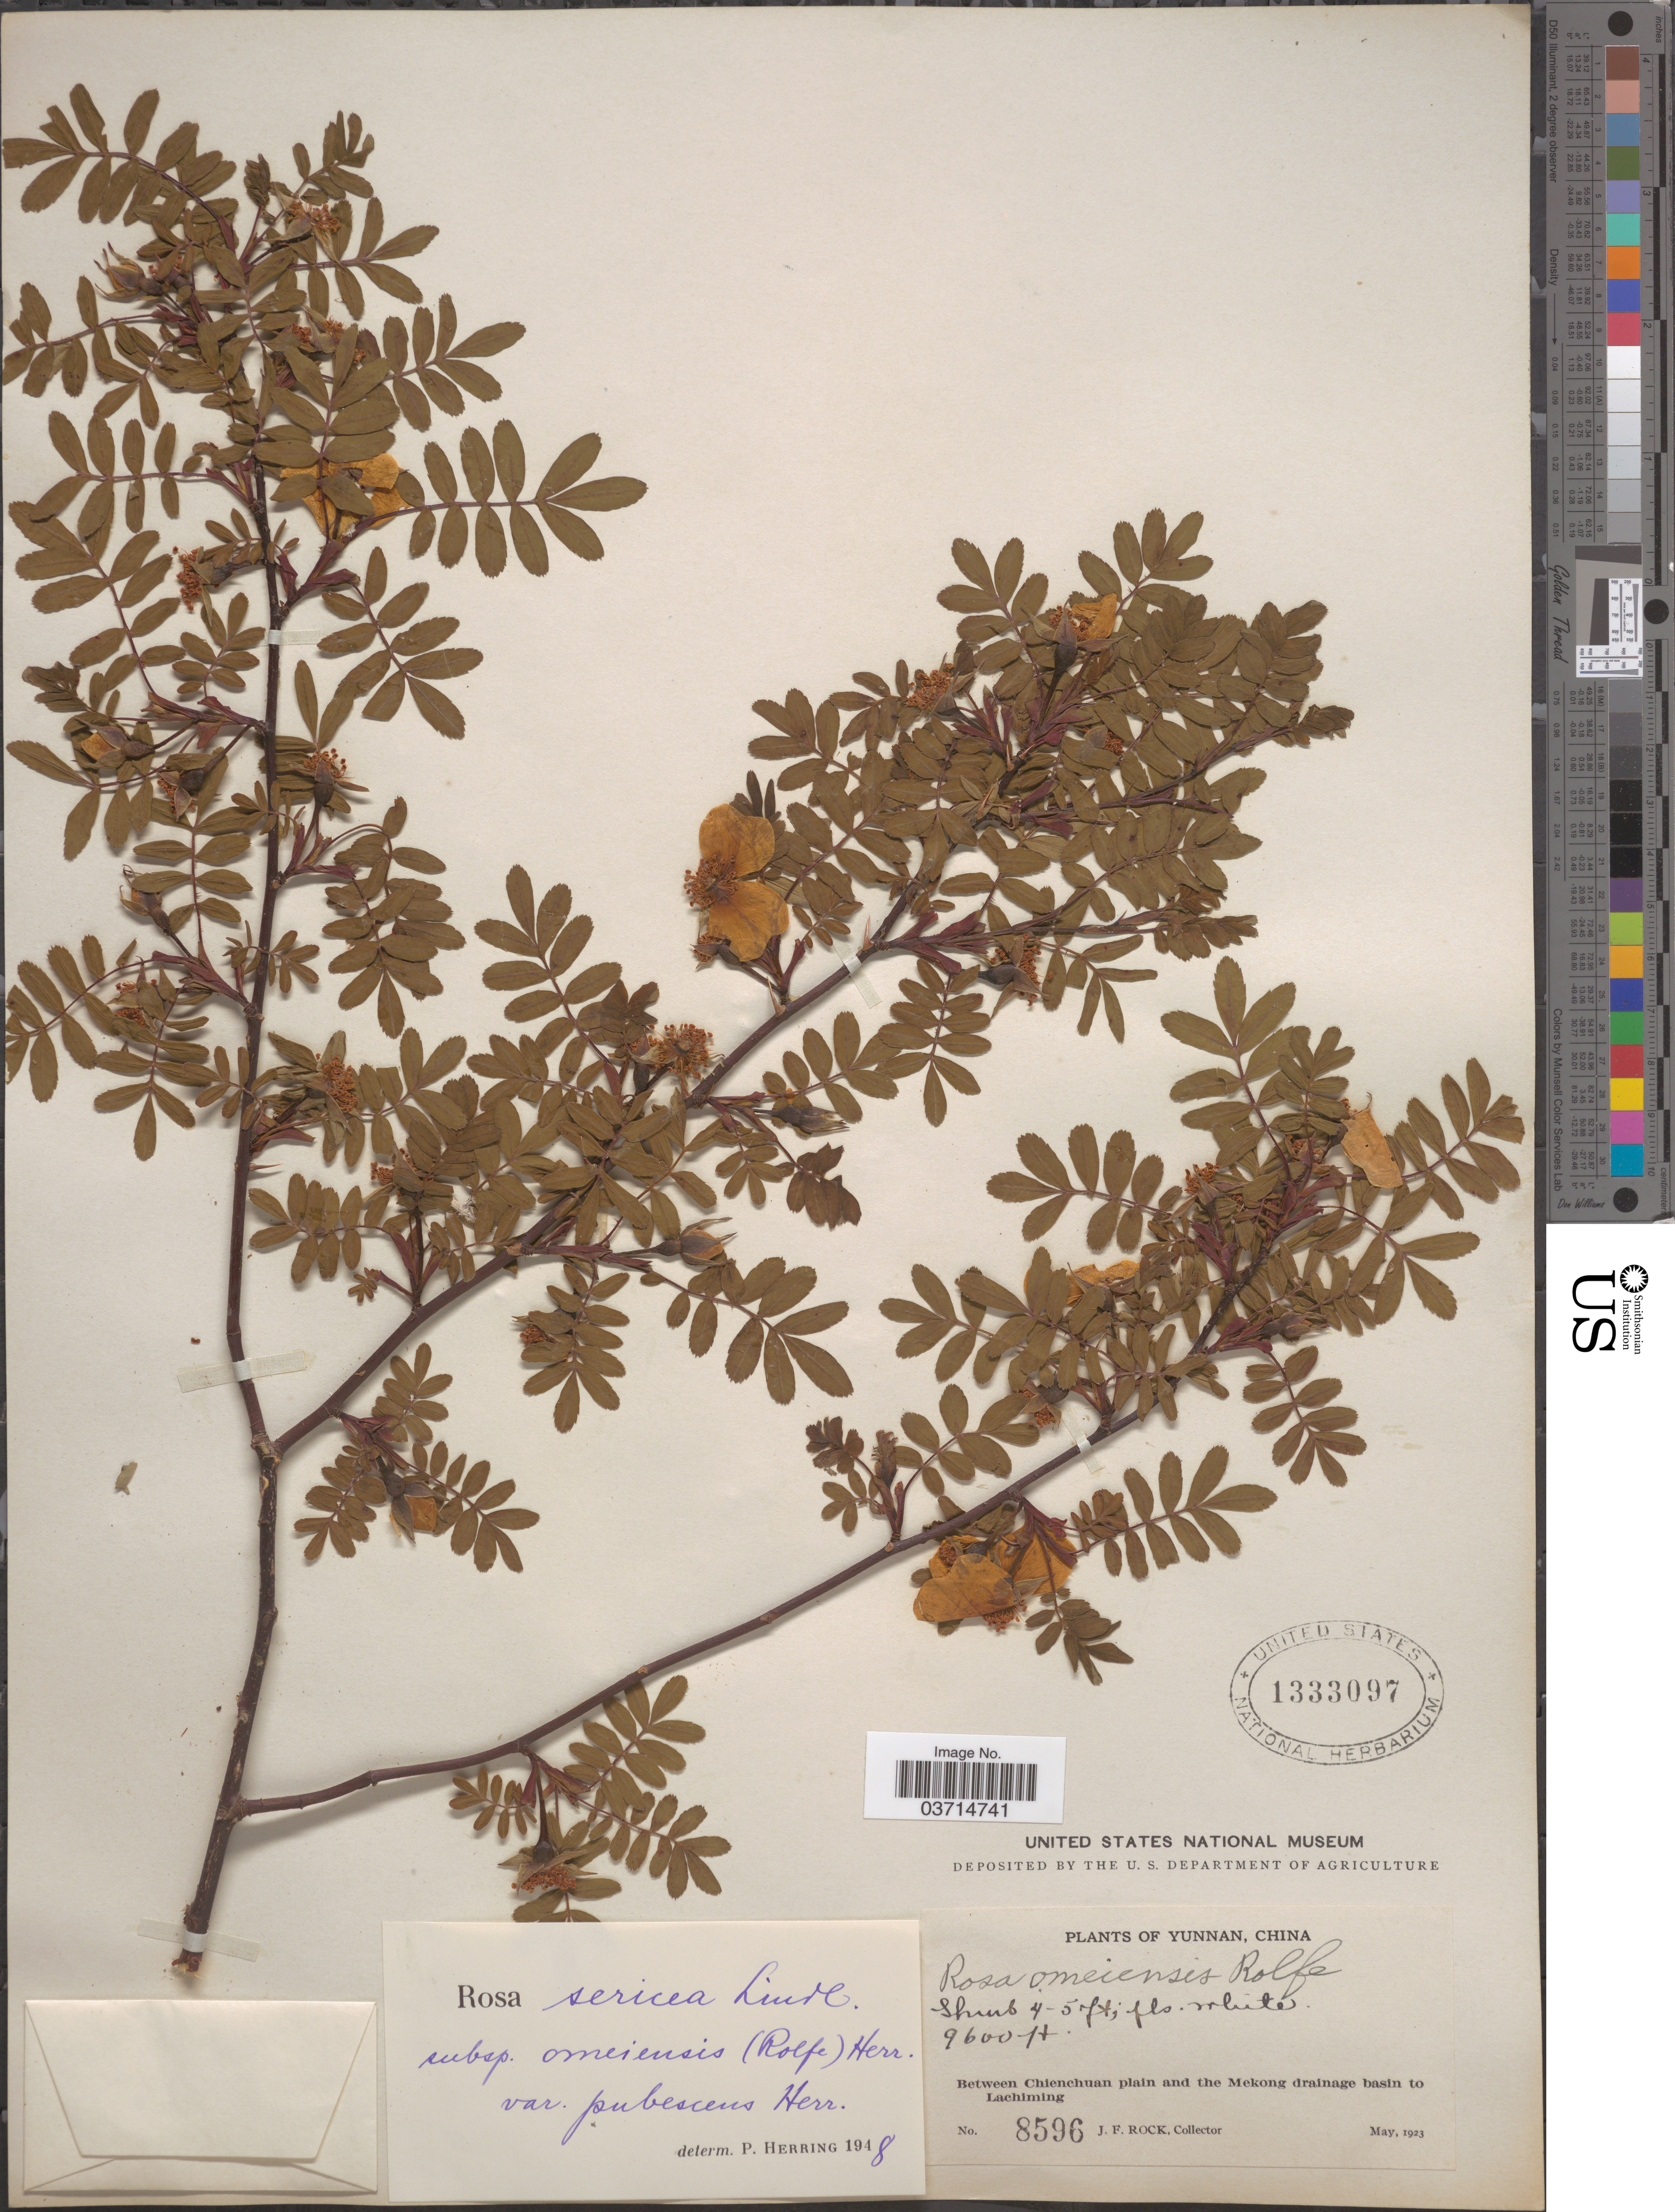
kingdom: Plantae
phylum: Tracheophyta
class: Magnoliopsida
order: Rosales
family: Rosaceae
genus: Rosa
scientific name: Rosa omeiensis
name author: Rolfe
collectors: J. Rock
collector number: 8596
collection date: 1923-05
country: China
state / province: Yunnan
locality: Between Chienchuan plain and the Mekong drainage basin to Lachiming.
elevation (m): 2926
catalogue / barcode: US 1333097